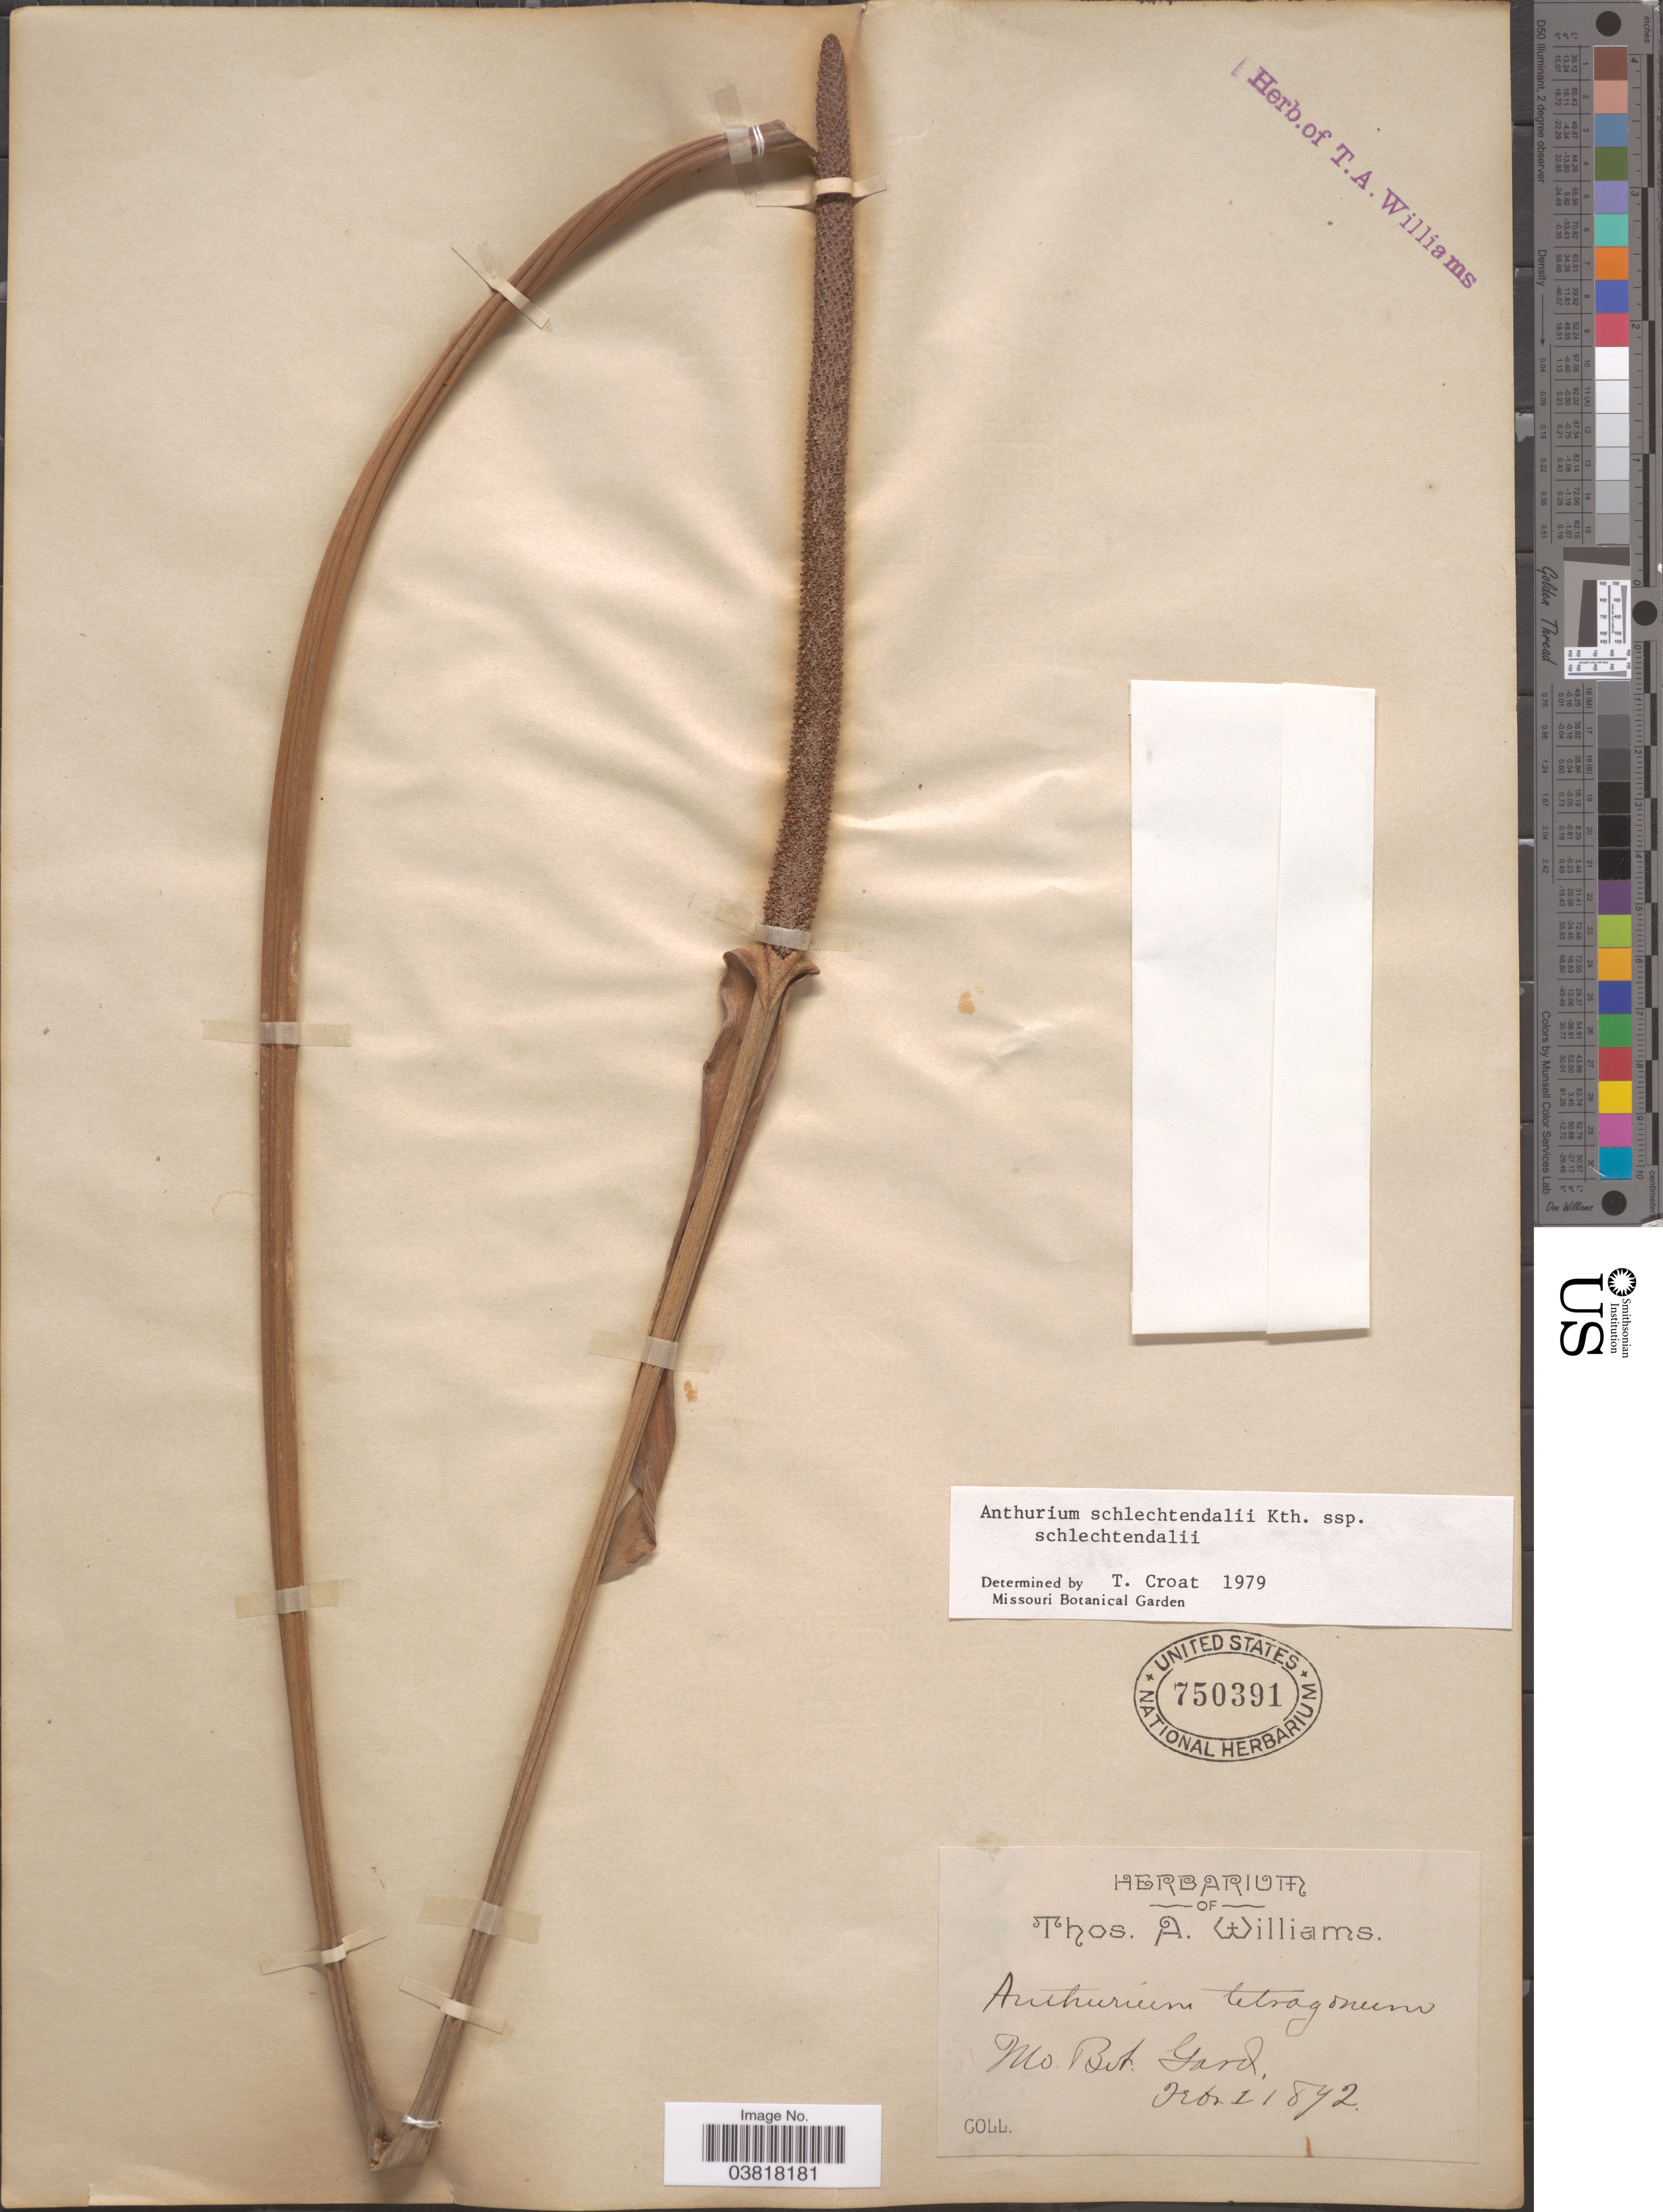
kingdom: Plantae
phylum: Tracheophyta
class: Liliopsida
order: Alismatales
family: Araceae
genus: Anthurium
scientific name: Anthurium schlechtendalii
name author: Kunth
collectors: ex herb. Thos. A. Williams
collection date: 1892-02-01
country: United States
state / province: Missouri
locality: Mo. Bot. Gard.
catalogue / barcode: US 750391